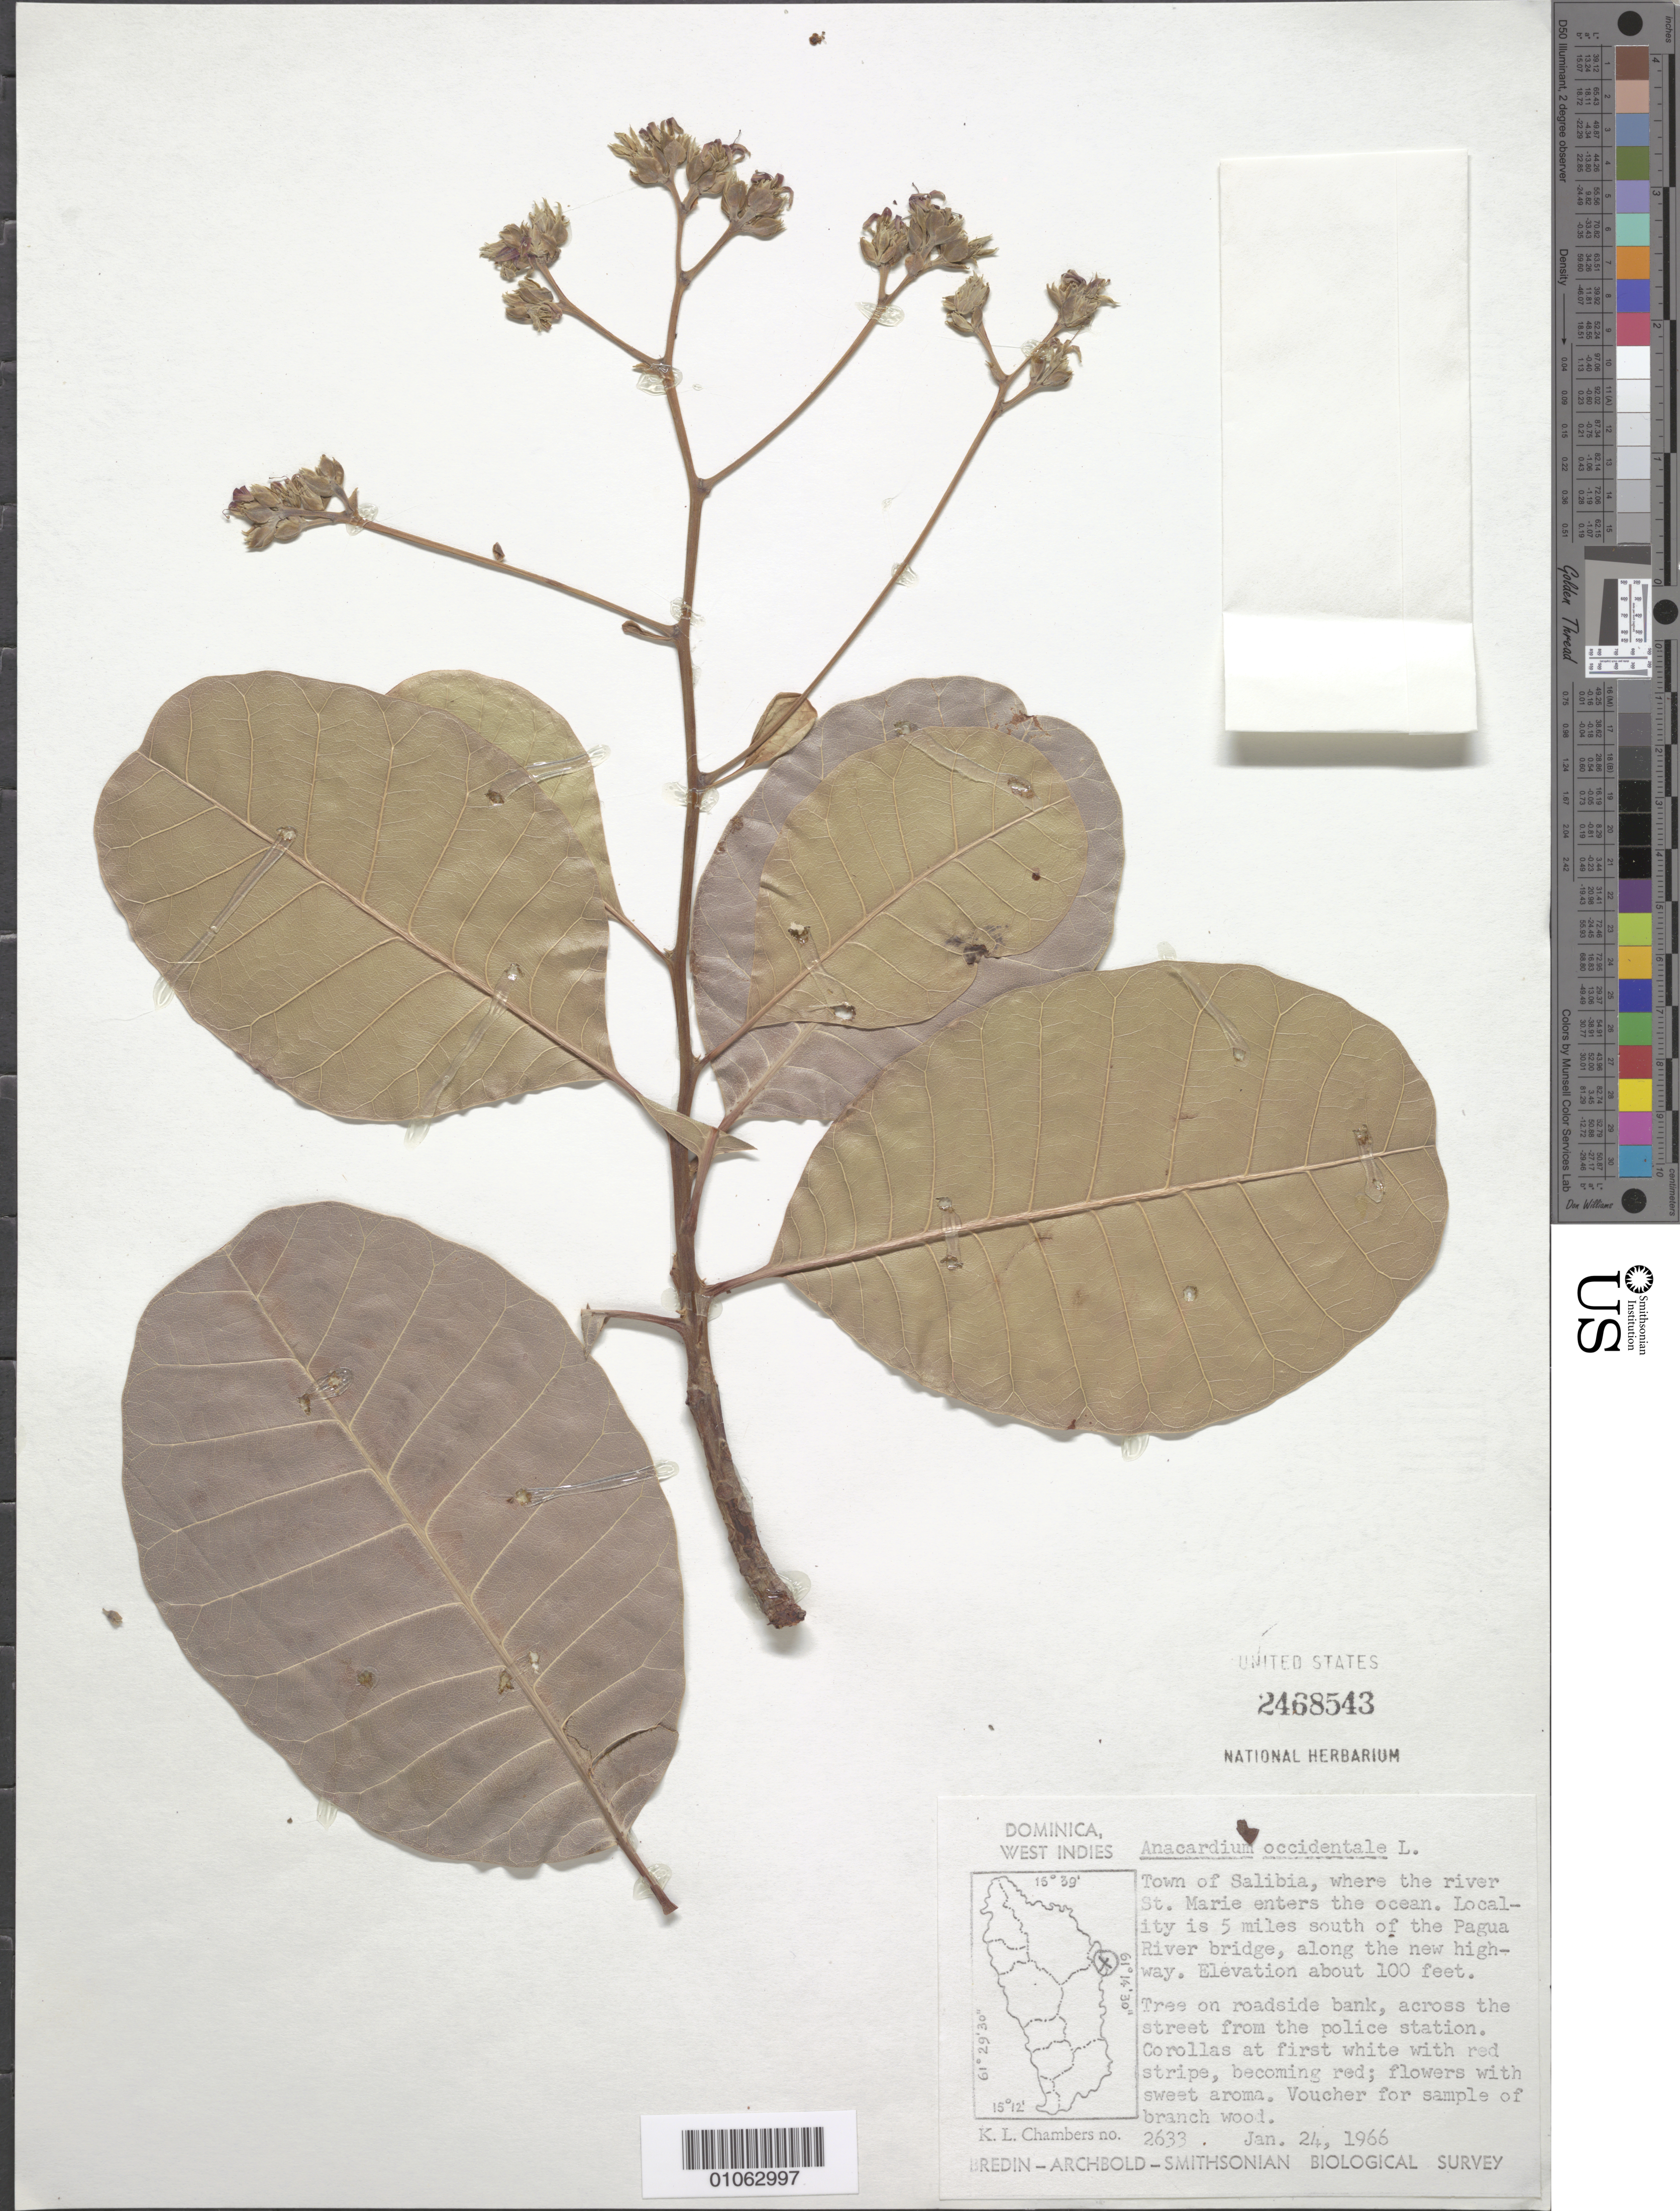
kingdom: Plantae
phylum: Tracheophyta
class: Magnoliopsida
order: Sapindales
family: Anacardiaceae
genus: Anacardium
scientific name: Anacardium occidentale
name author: L.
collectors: K. L. Chambers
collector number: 2633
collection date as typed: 24 Jan 1966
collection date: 1966-01-24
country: Dominica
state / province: St. David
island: Dominica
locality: Town of Salibia where the river St. Marie enters the ocean.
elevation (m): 30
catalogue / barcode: US 2468543